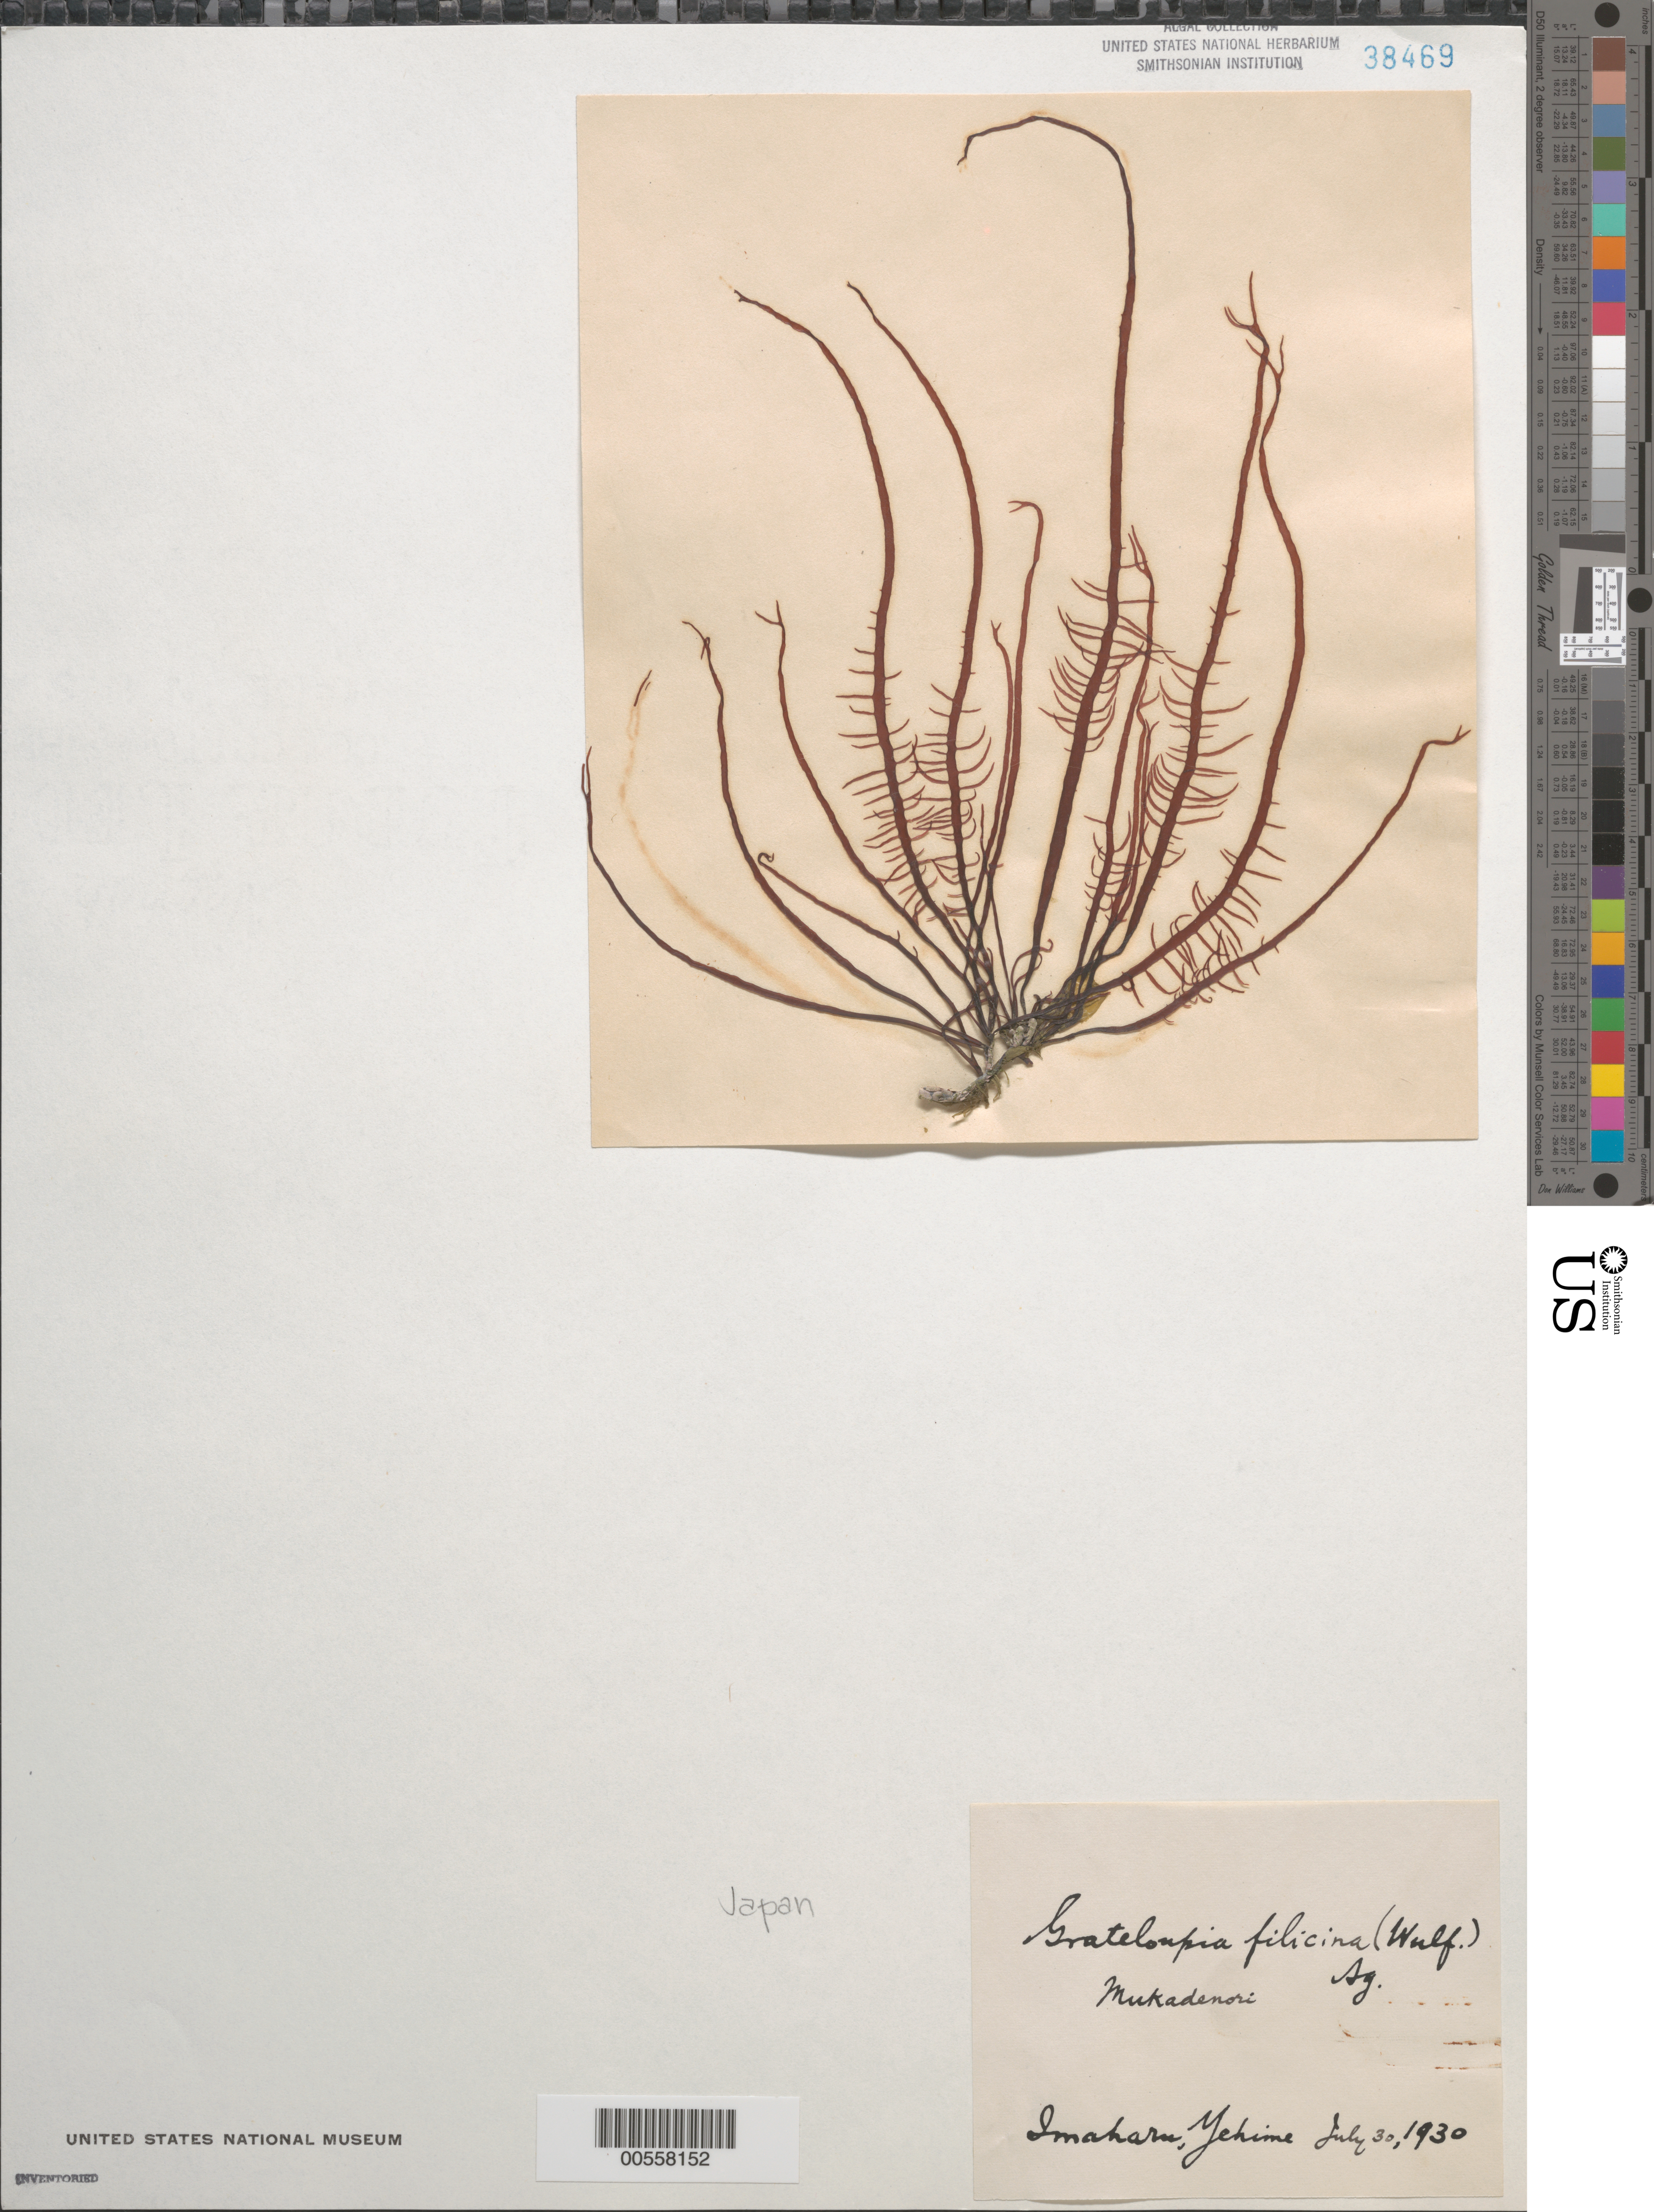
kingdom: Plantae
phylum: Rhodophyta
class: Florideophyceae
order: Halymeniales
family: Halymeniaceae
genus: Grateloupia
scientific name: Grateloupia filicina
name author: (J.V.Lamouroux) C. Agardh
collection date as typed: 30 Jul 1930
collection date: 1930-07-30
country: Japan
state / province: Ehime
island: Shikoku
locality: Imaharu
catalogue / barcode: US 38469